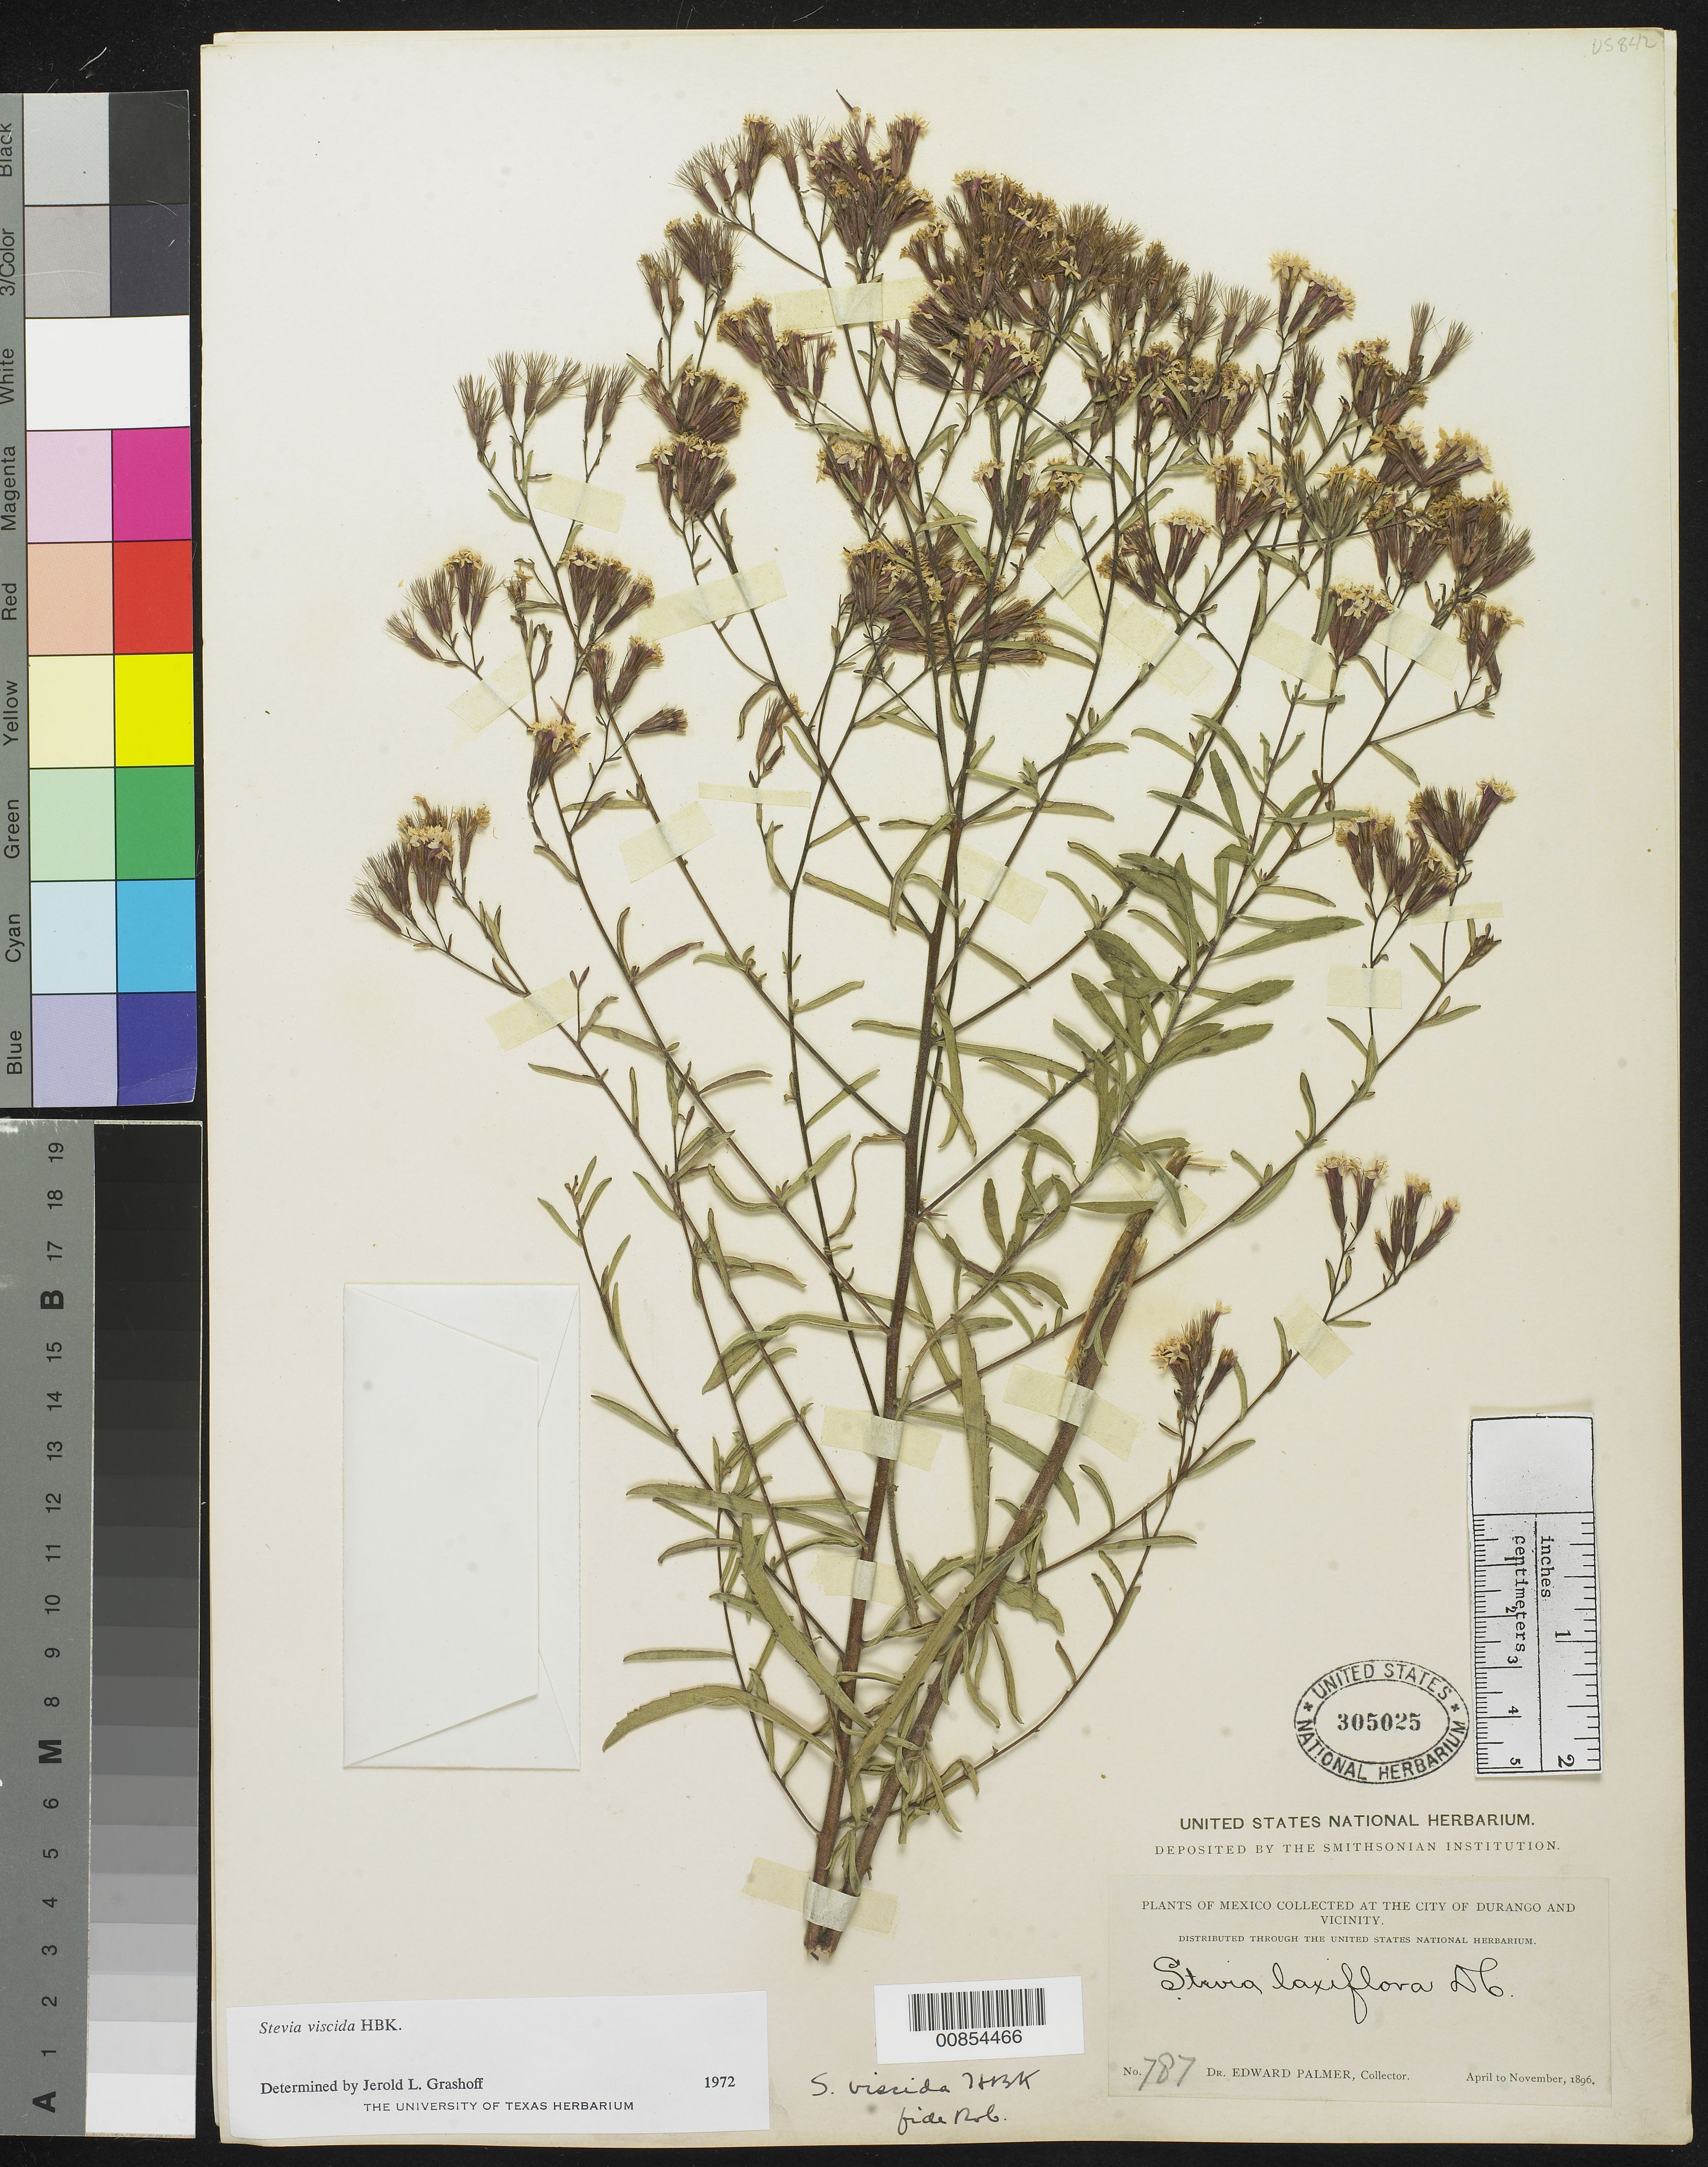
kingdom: Plantae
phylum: Tracheophyta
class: Magnoliopsida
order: Asterales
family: Asteraceae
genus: Stevia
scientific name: Stevia viscida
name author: Kunth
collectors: E. Palmer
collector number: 787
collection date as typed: Apr 1896 to -- Nov 1896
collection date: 1896-04/1896-11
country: Mexico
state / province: Durango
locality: City of Durango and vicinity.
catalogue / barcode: US 305025